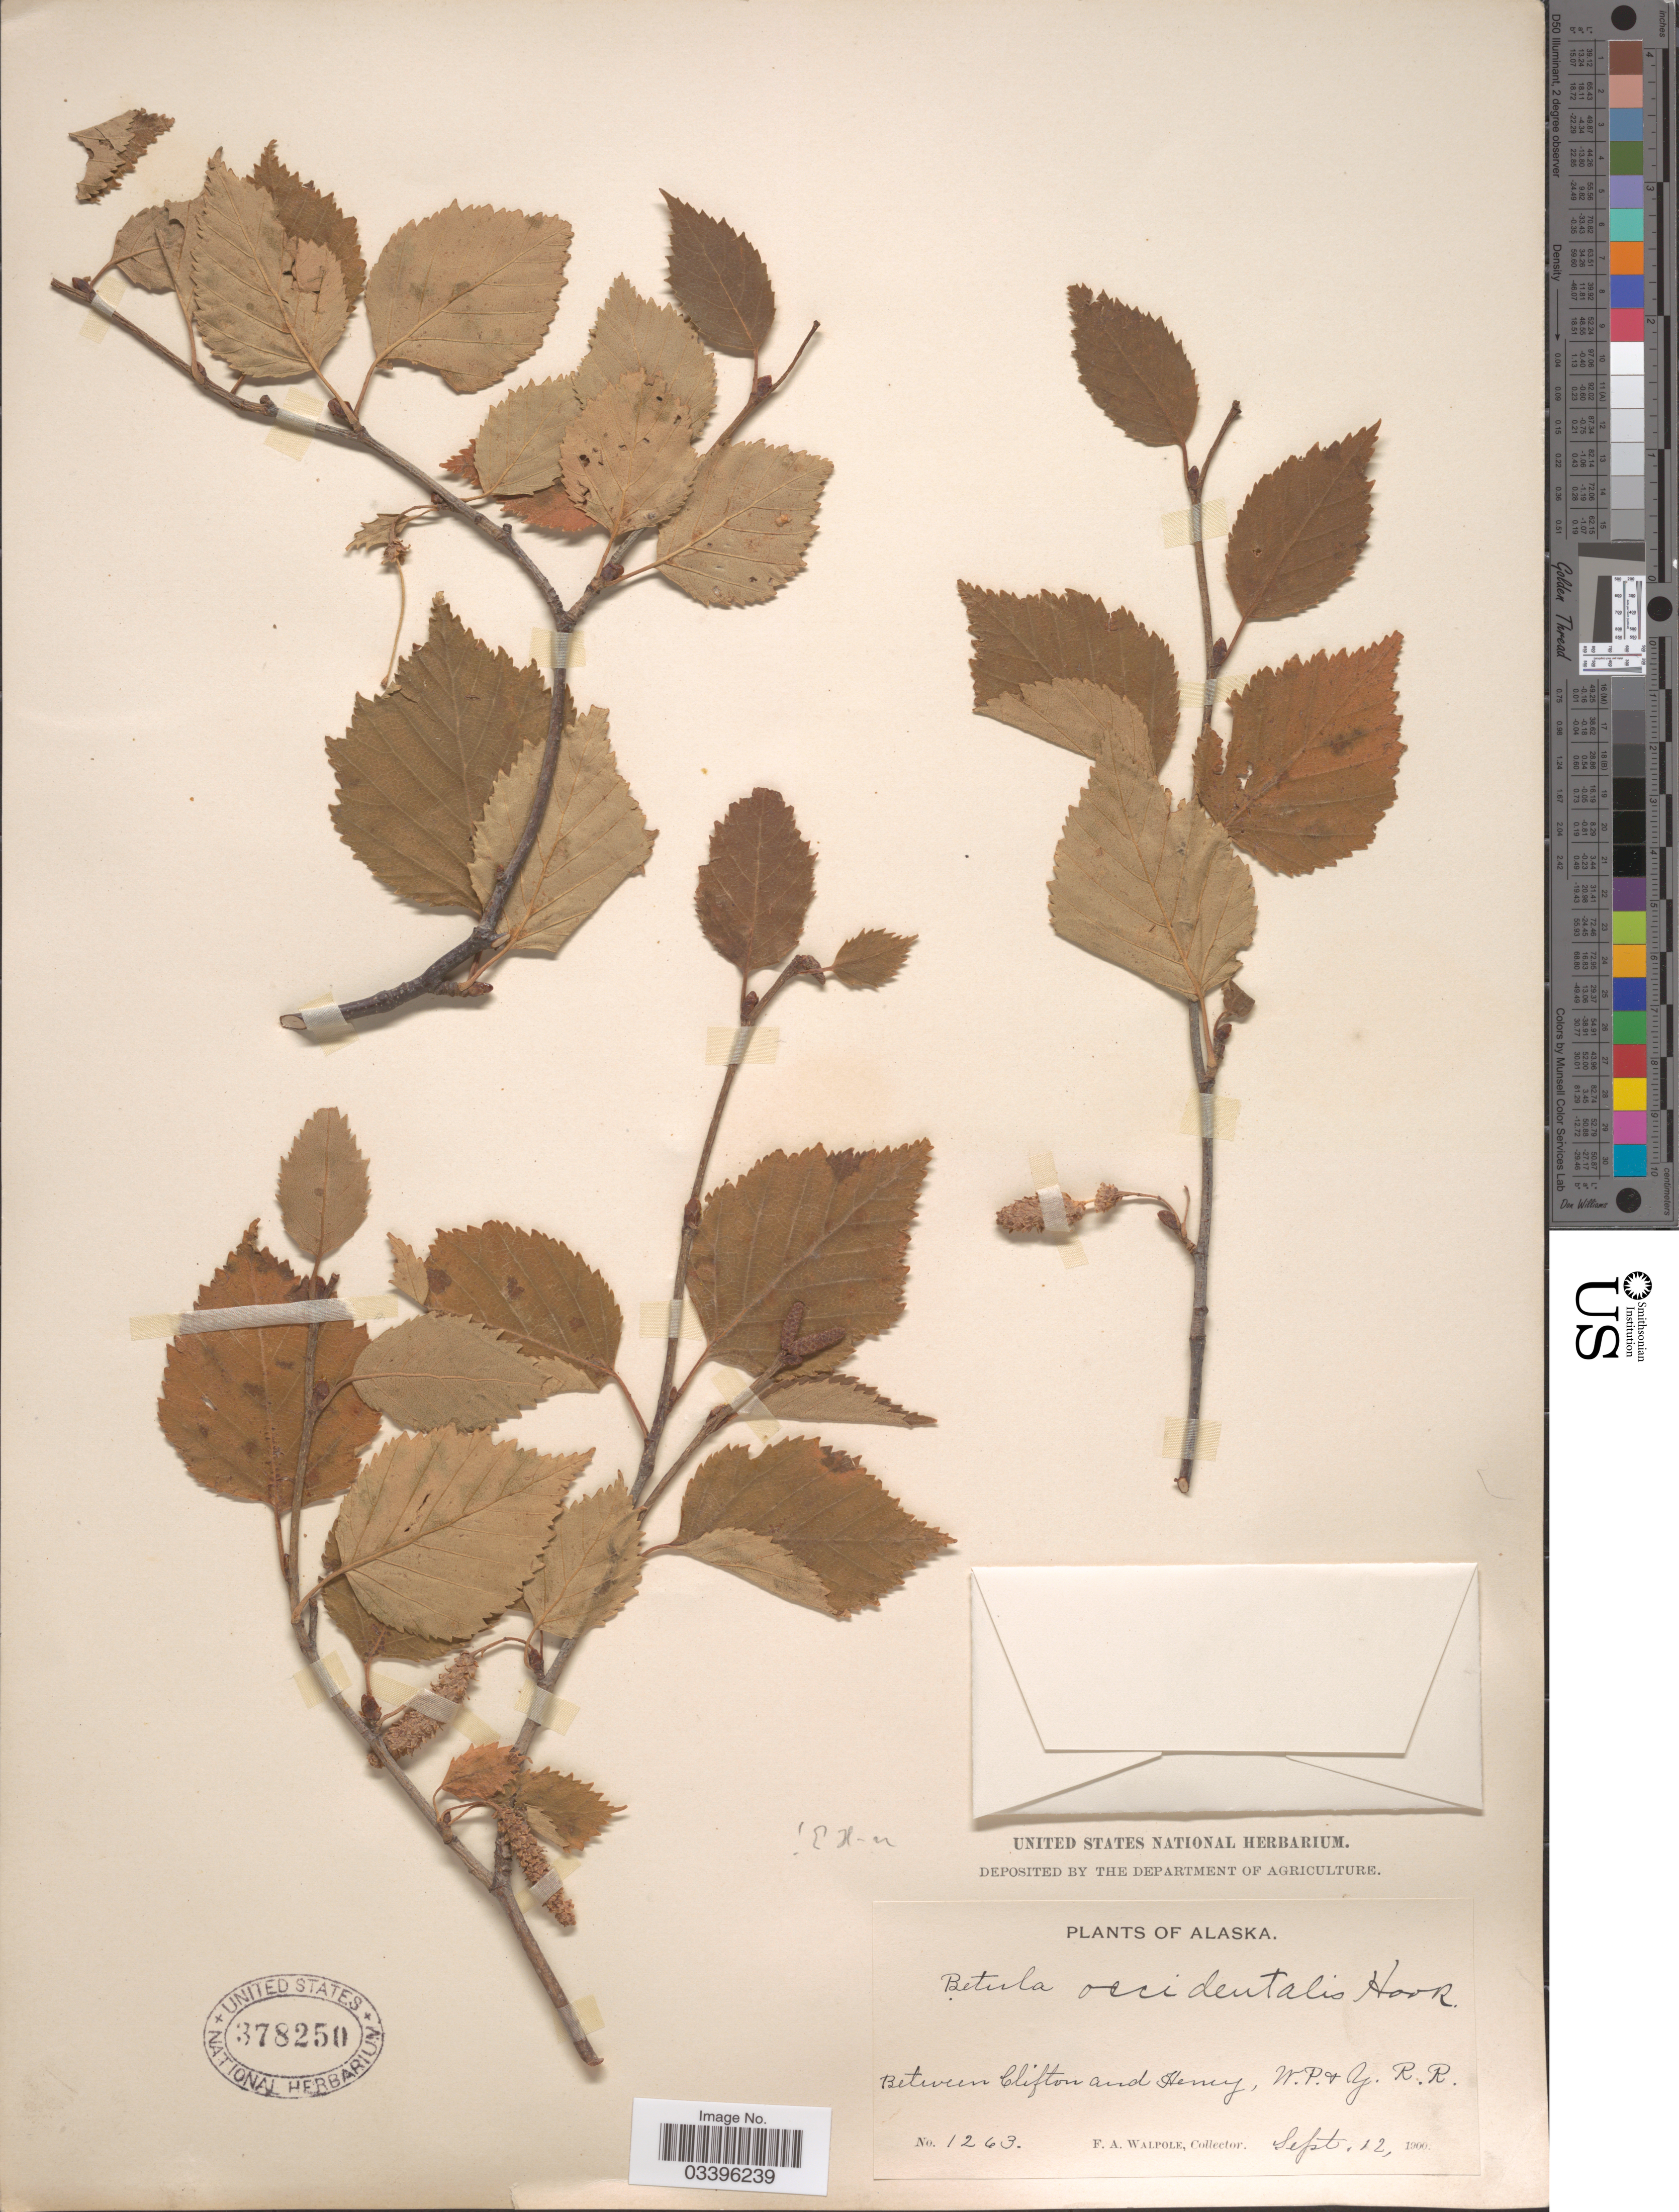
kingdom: Plantae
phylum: Tracheophyta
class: Magnoliopsida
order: Fagales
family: Betulaceae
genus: Betula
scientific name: Betula occidentalis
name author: Hook.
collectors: F. Walpole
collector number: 1263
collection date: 1900-09-12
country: United States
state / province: Alaska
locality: Between Clifton and Henry, W.P. & G.R.R.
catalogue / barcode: US 378250